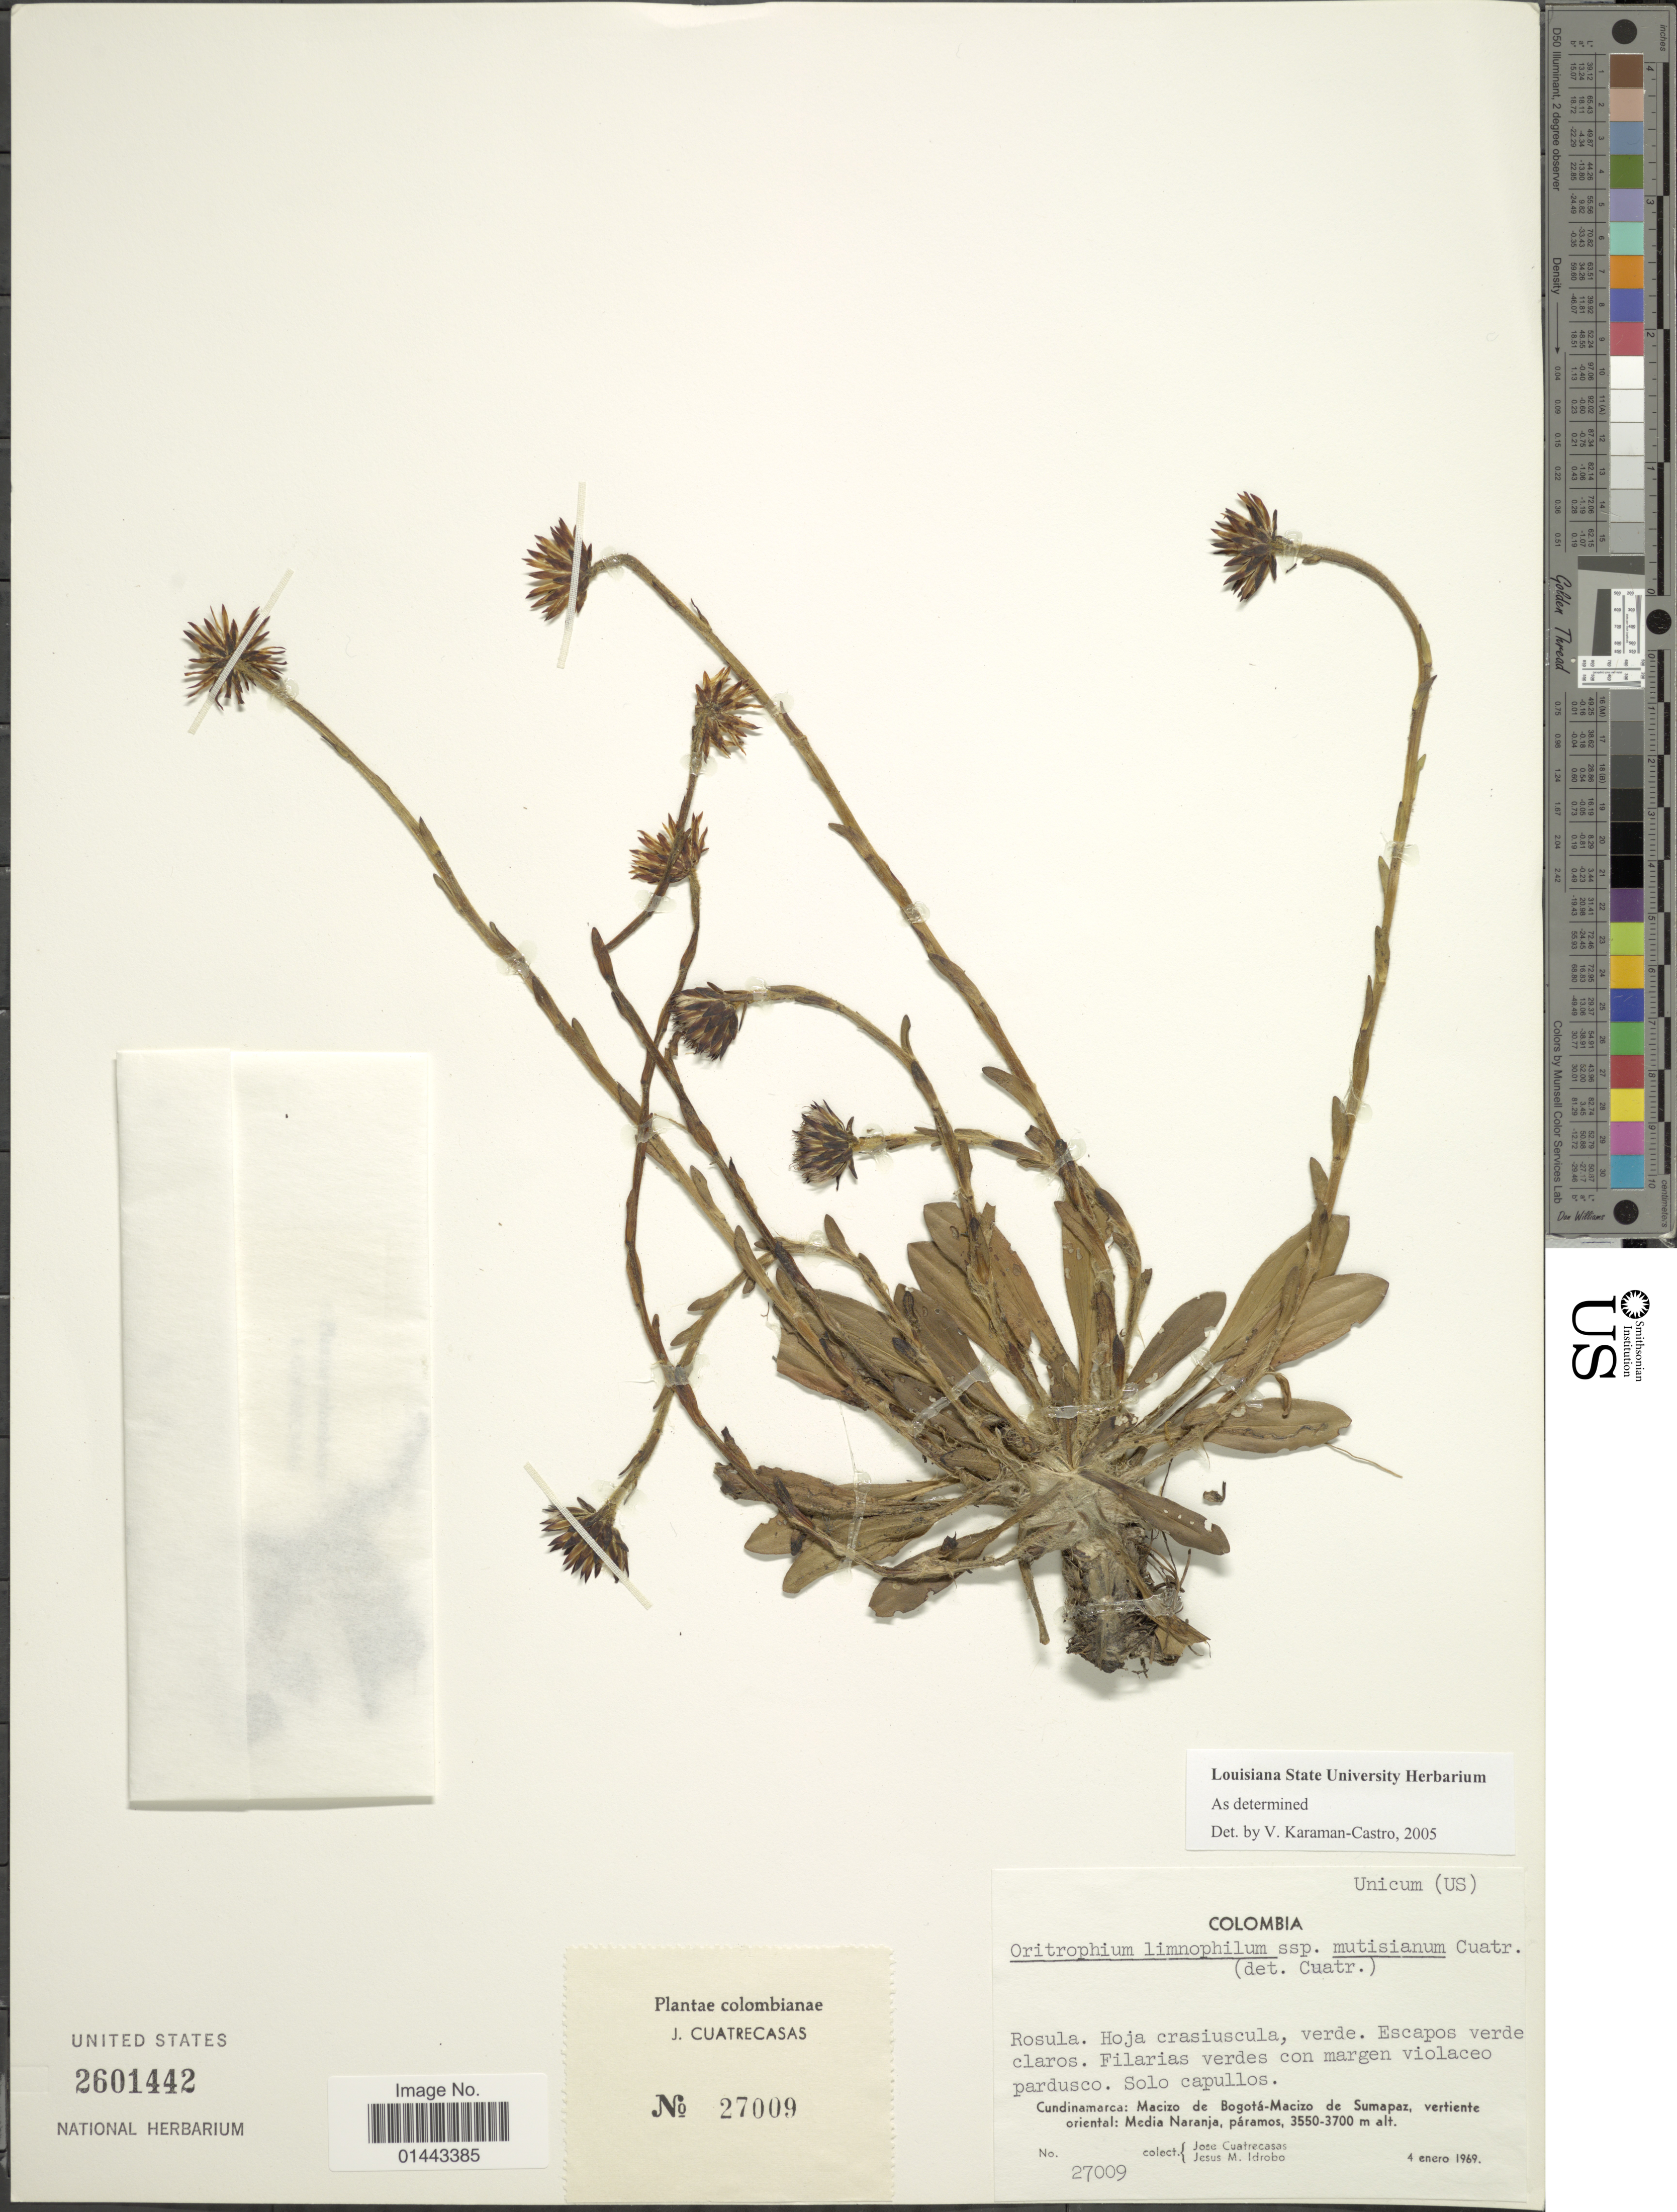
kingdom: Plantae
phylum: Tracheophyta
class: Magnoliopsida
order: Asterales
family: Asteraceae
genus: Oritrophium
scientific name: Oritrophium limnophilum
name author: (Sch. Bip.) Cuatrec.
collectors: J. Cuatrecasas & J. M. Idrobo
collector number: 27009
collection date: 1969-01-04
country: Colombia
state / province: Cundinamarca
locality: Macizo de Bogota-Macizo de Sumapaz, vertiente oriental: Media Naranja, paramos.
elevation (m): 3550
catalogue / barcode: US 2601442